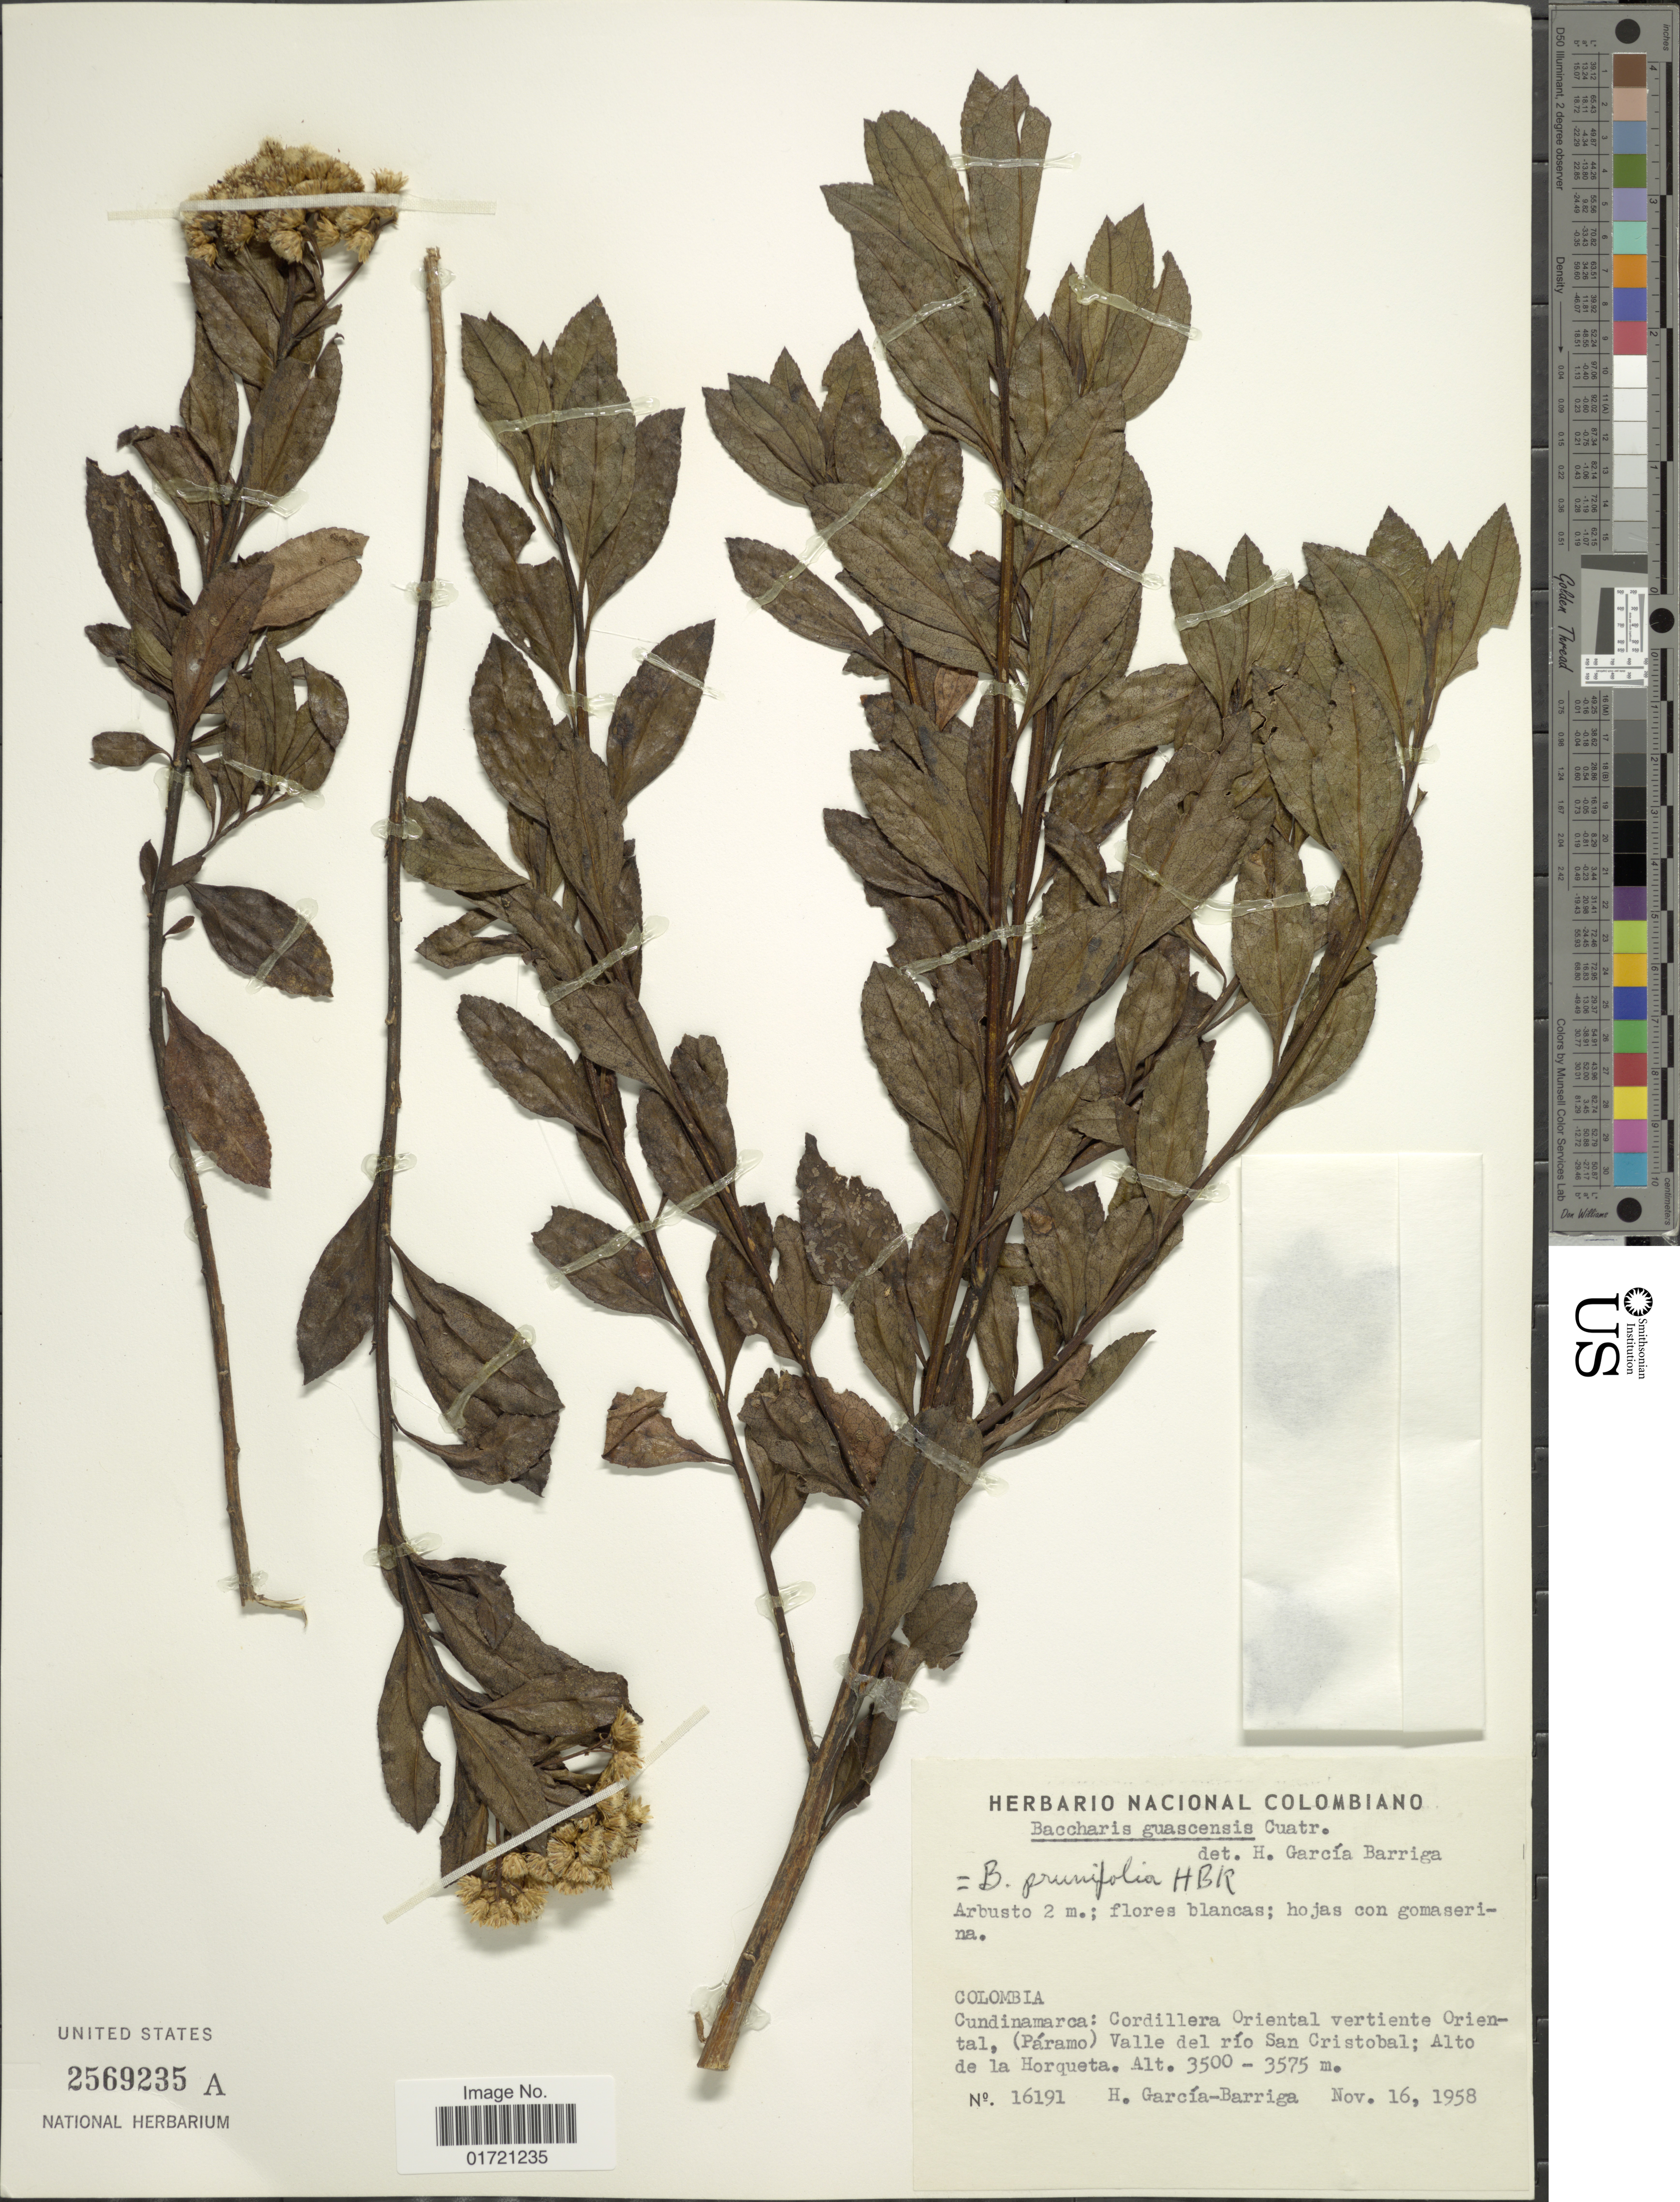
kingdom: Plantae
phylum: Tracheophyta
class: Magnoliopsida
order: Asterales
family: Asteraceae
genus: Baccharis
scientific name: Baccharis prunifolia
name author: Kunth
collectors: H. García Barriga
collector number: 16191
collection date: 1958-11-16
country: Colombia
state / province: Cundinamarca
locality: Colombia. Cundinamarca: Cordillera Oriental vertiente Oriental, (Páramo) Valle del río San Cristobal; Alto de la Horqueta.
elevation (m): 3500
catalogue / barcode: US 2569235A